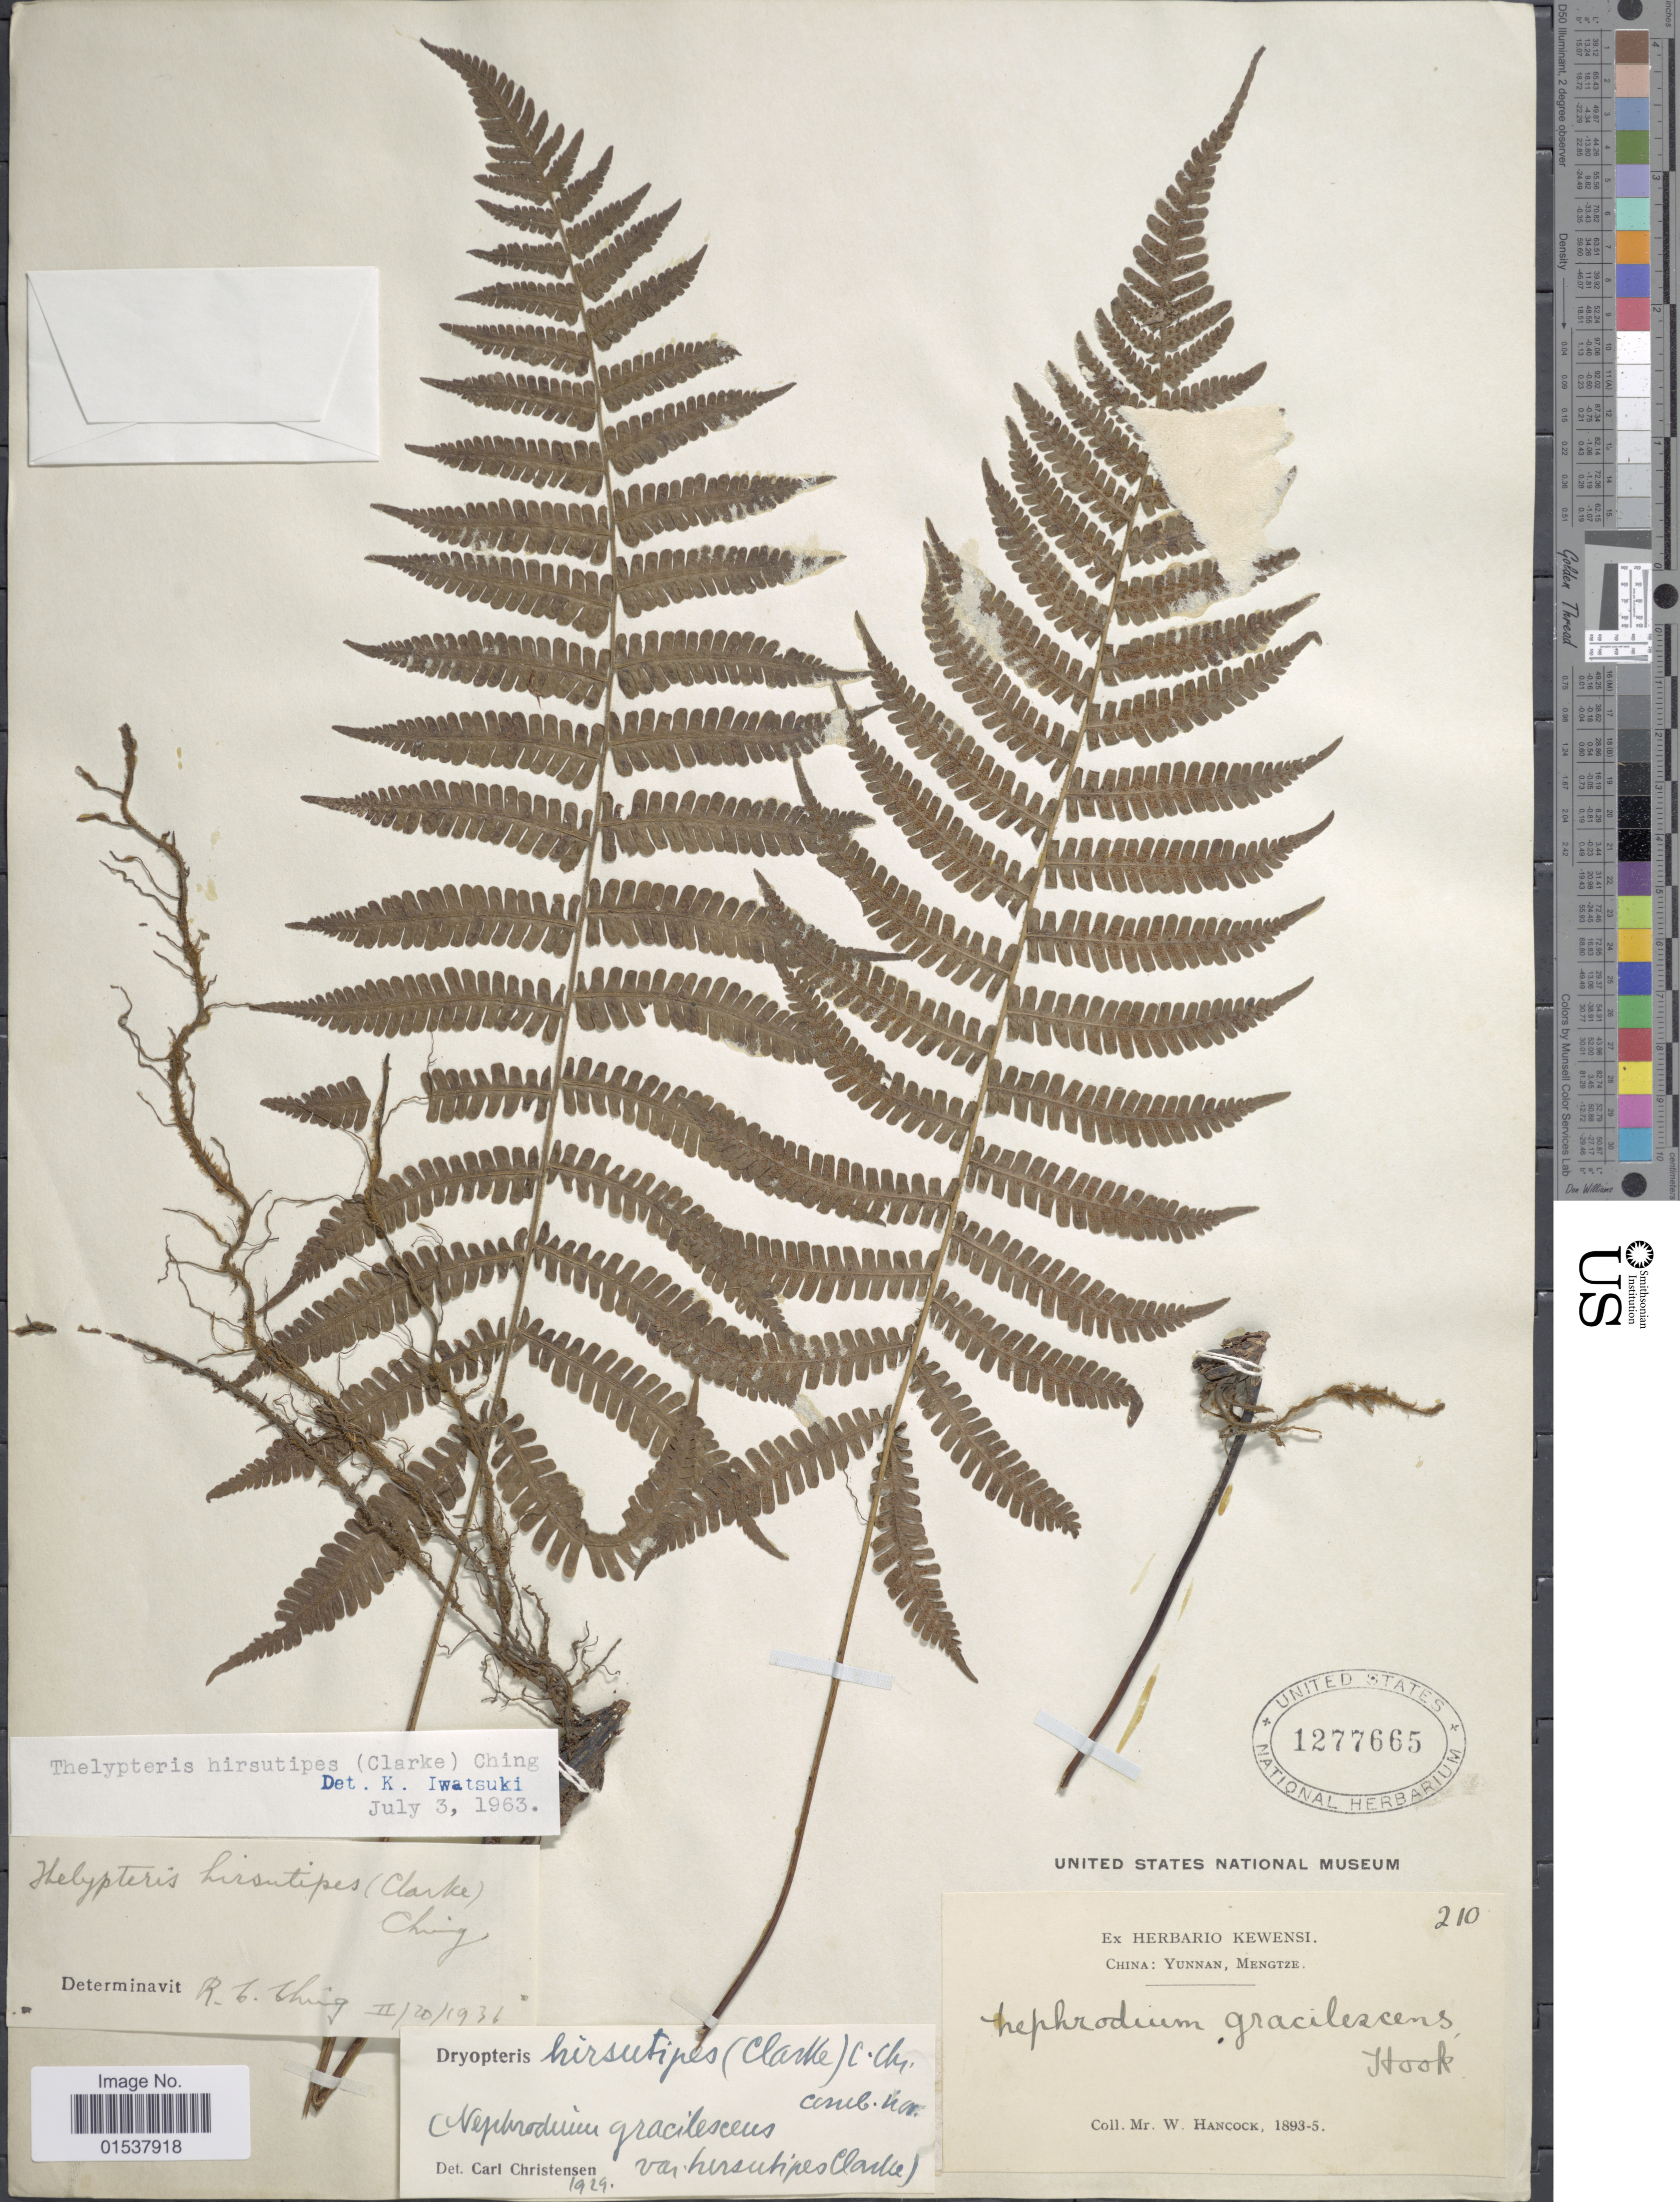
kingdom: Plantae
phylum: Tracheophyta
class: Polypodiopsida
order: Polypodiales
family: Thelypteridaceae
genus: Parathelypteris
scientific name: Parathelypteris hirsutipes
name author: (C.B. Clarke) Ching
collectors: W. Hancock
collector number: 210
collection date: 1893/1895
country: China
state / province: Yunnan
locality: China: Yunnan, Mengtze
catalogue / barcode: US 1277665